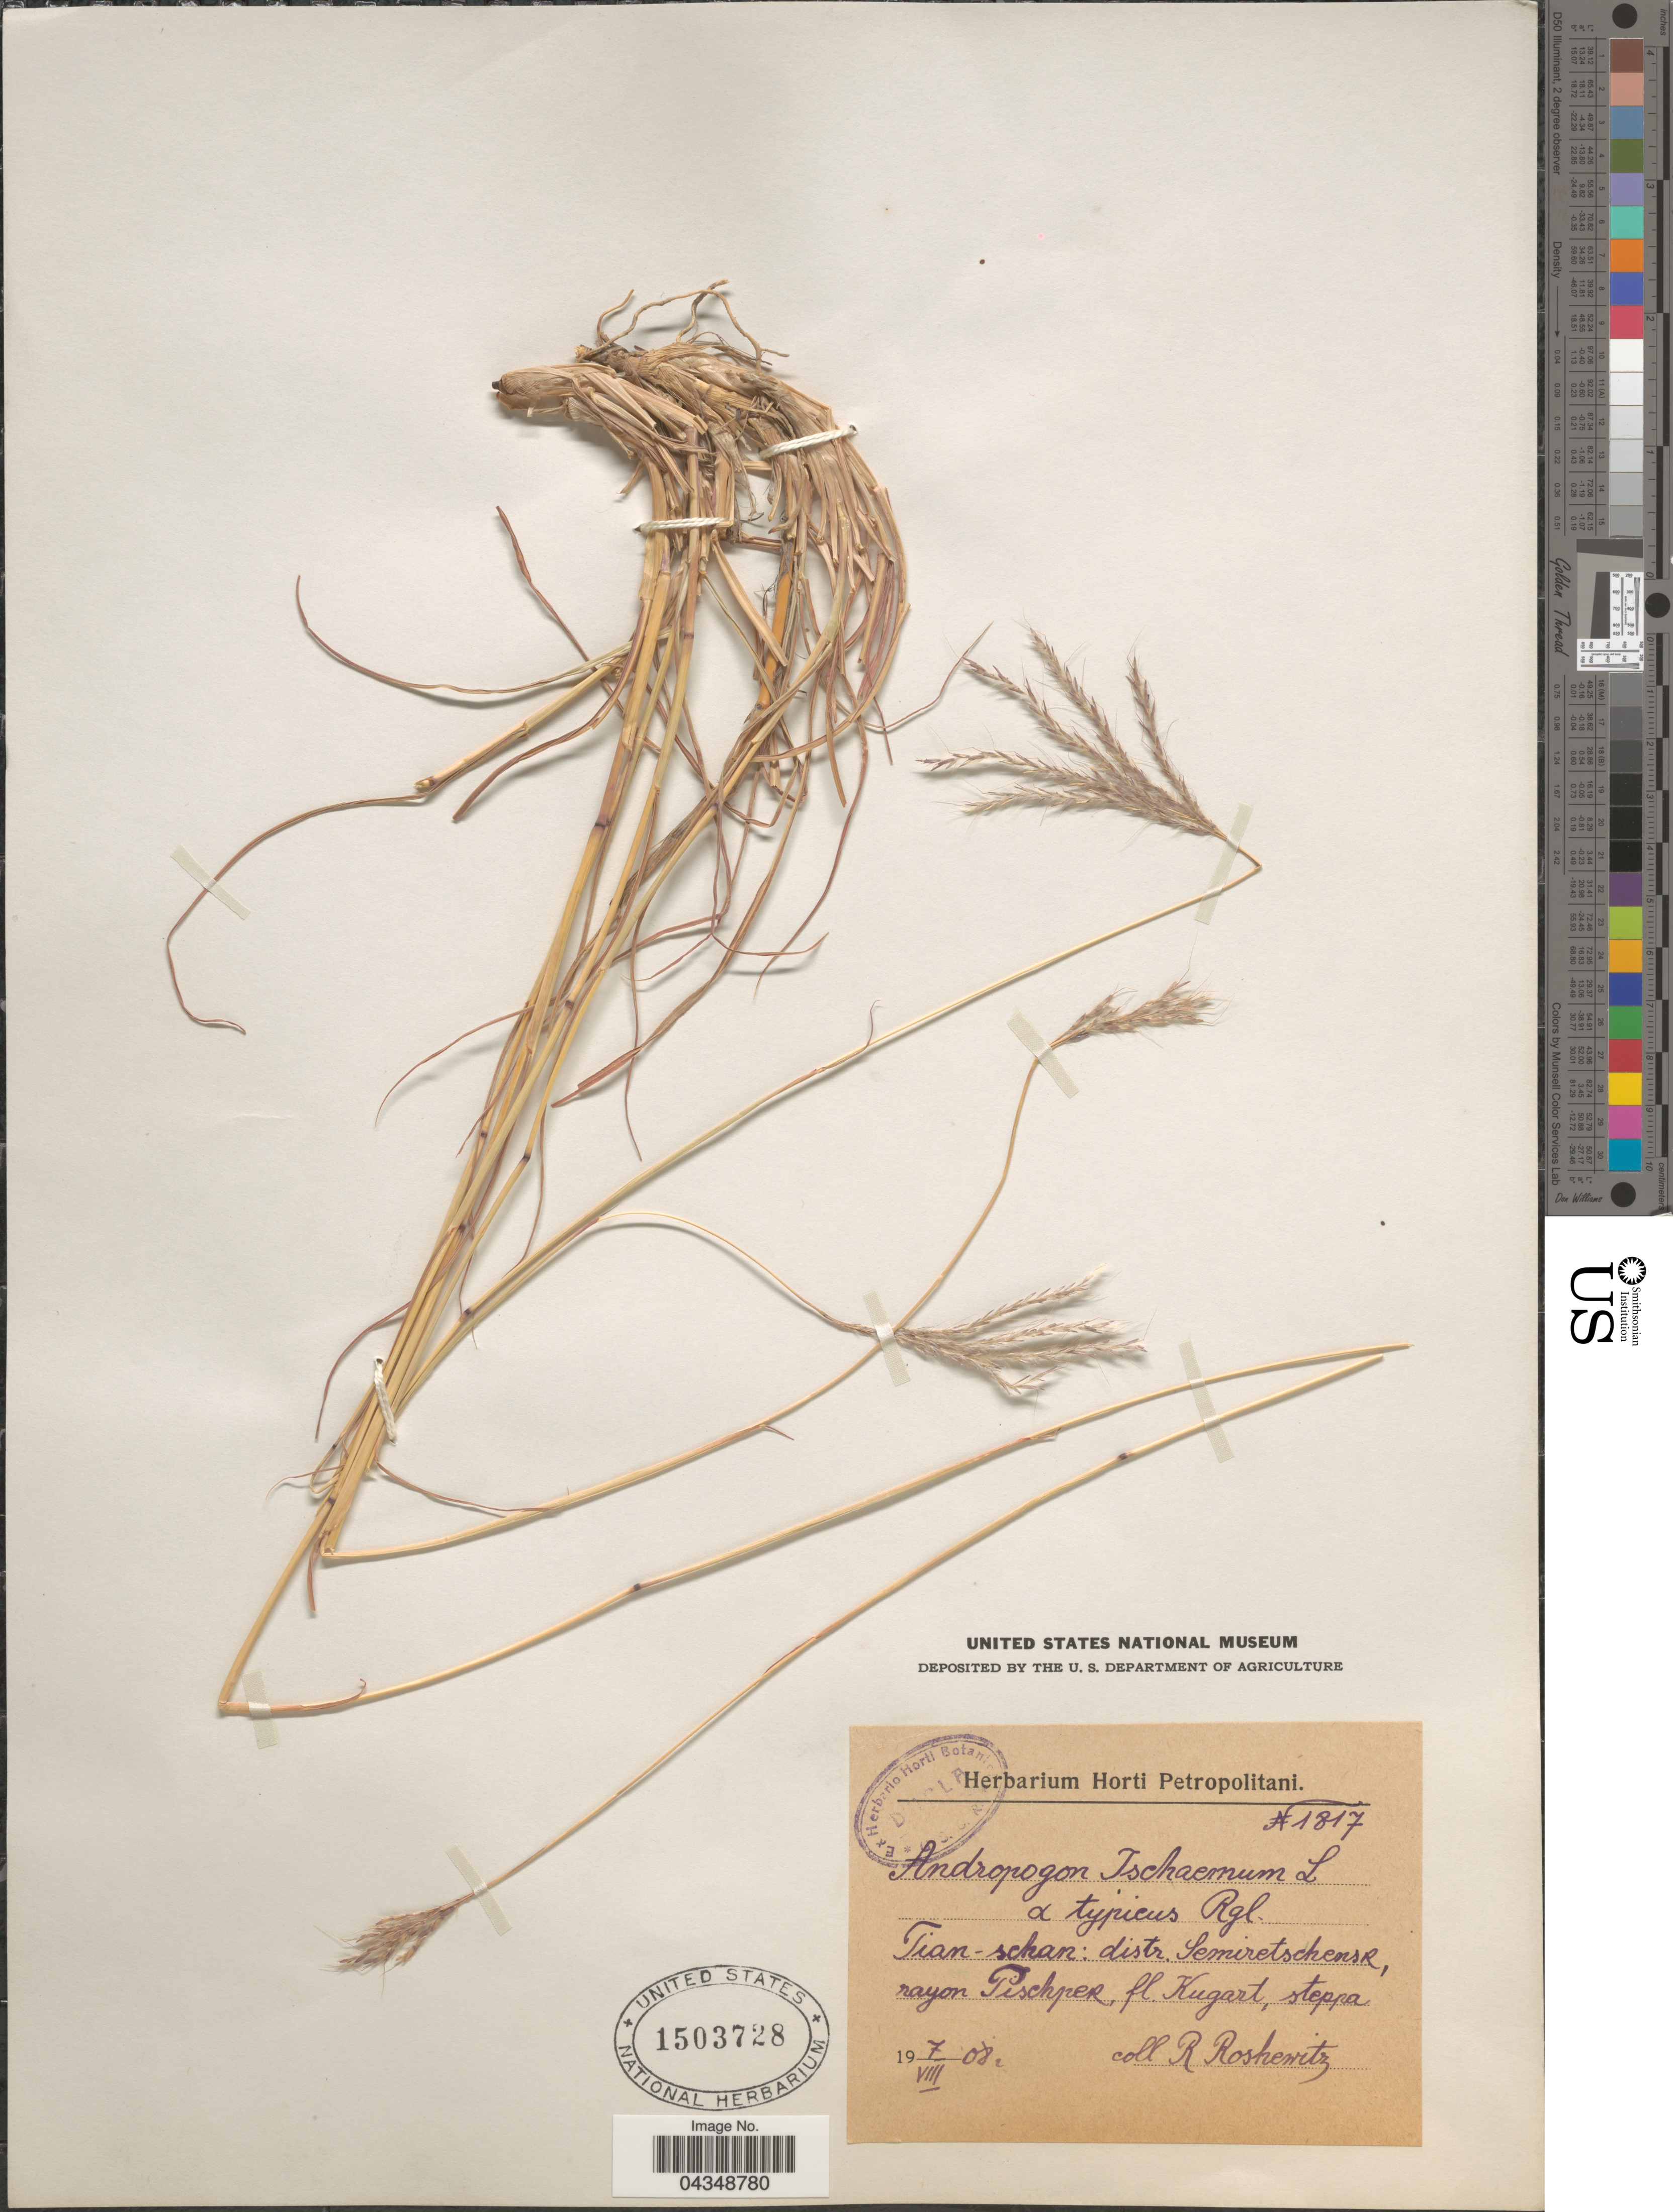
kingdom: Plantae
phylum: Tracheophyta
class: Liliopsida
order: Poales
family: Poaceae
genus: Bothriochloa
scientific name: Bothriochloa ischaemum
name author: (L.) Keng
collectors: R. J. Roshevitz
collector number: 1817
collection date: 1908-08-07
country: Kyrgyzstan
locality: Tian-schan: distr. Semiretschensk, rayon Pischpek, fl. Kugart, steppa.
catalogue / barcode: US 1503728